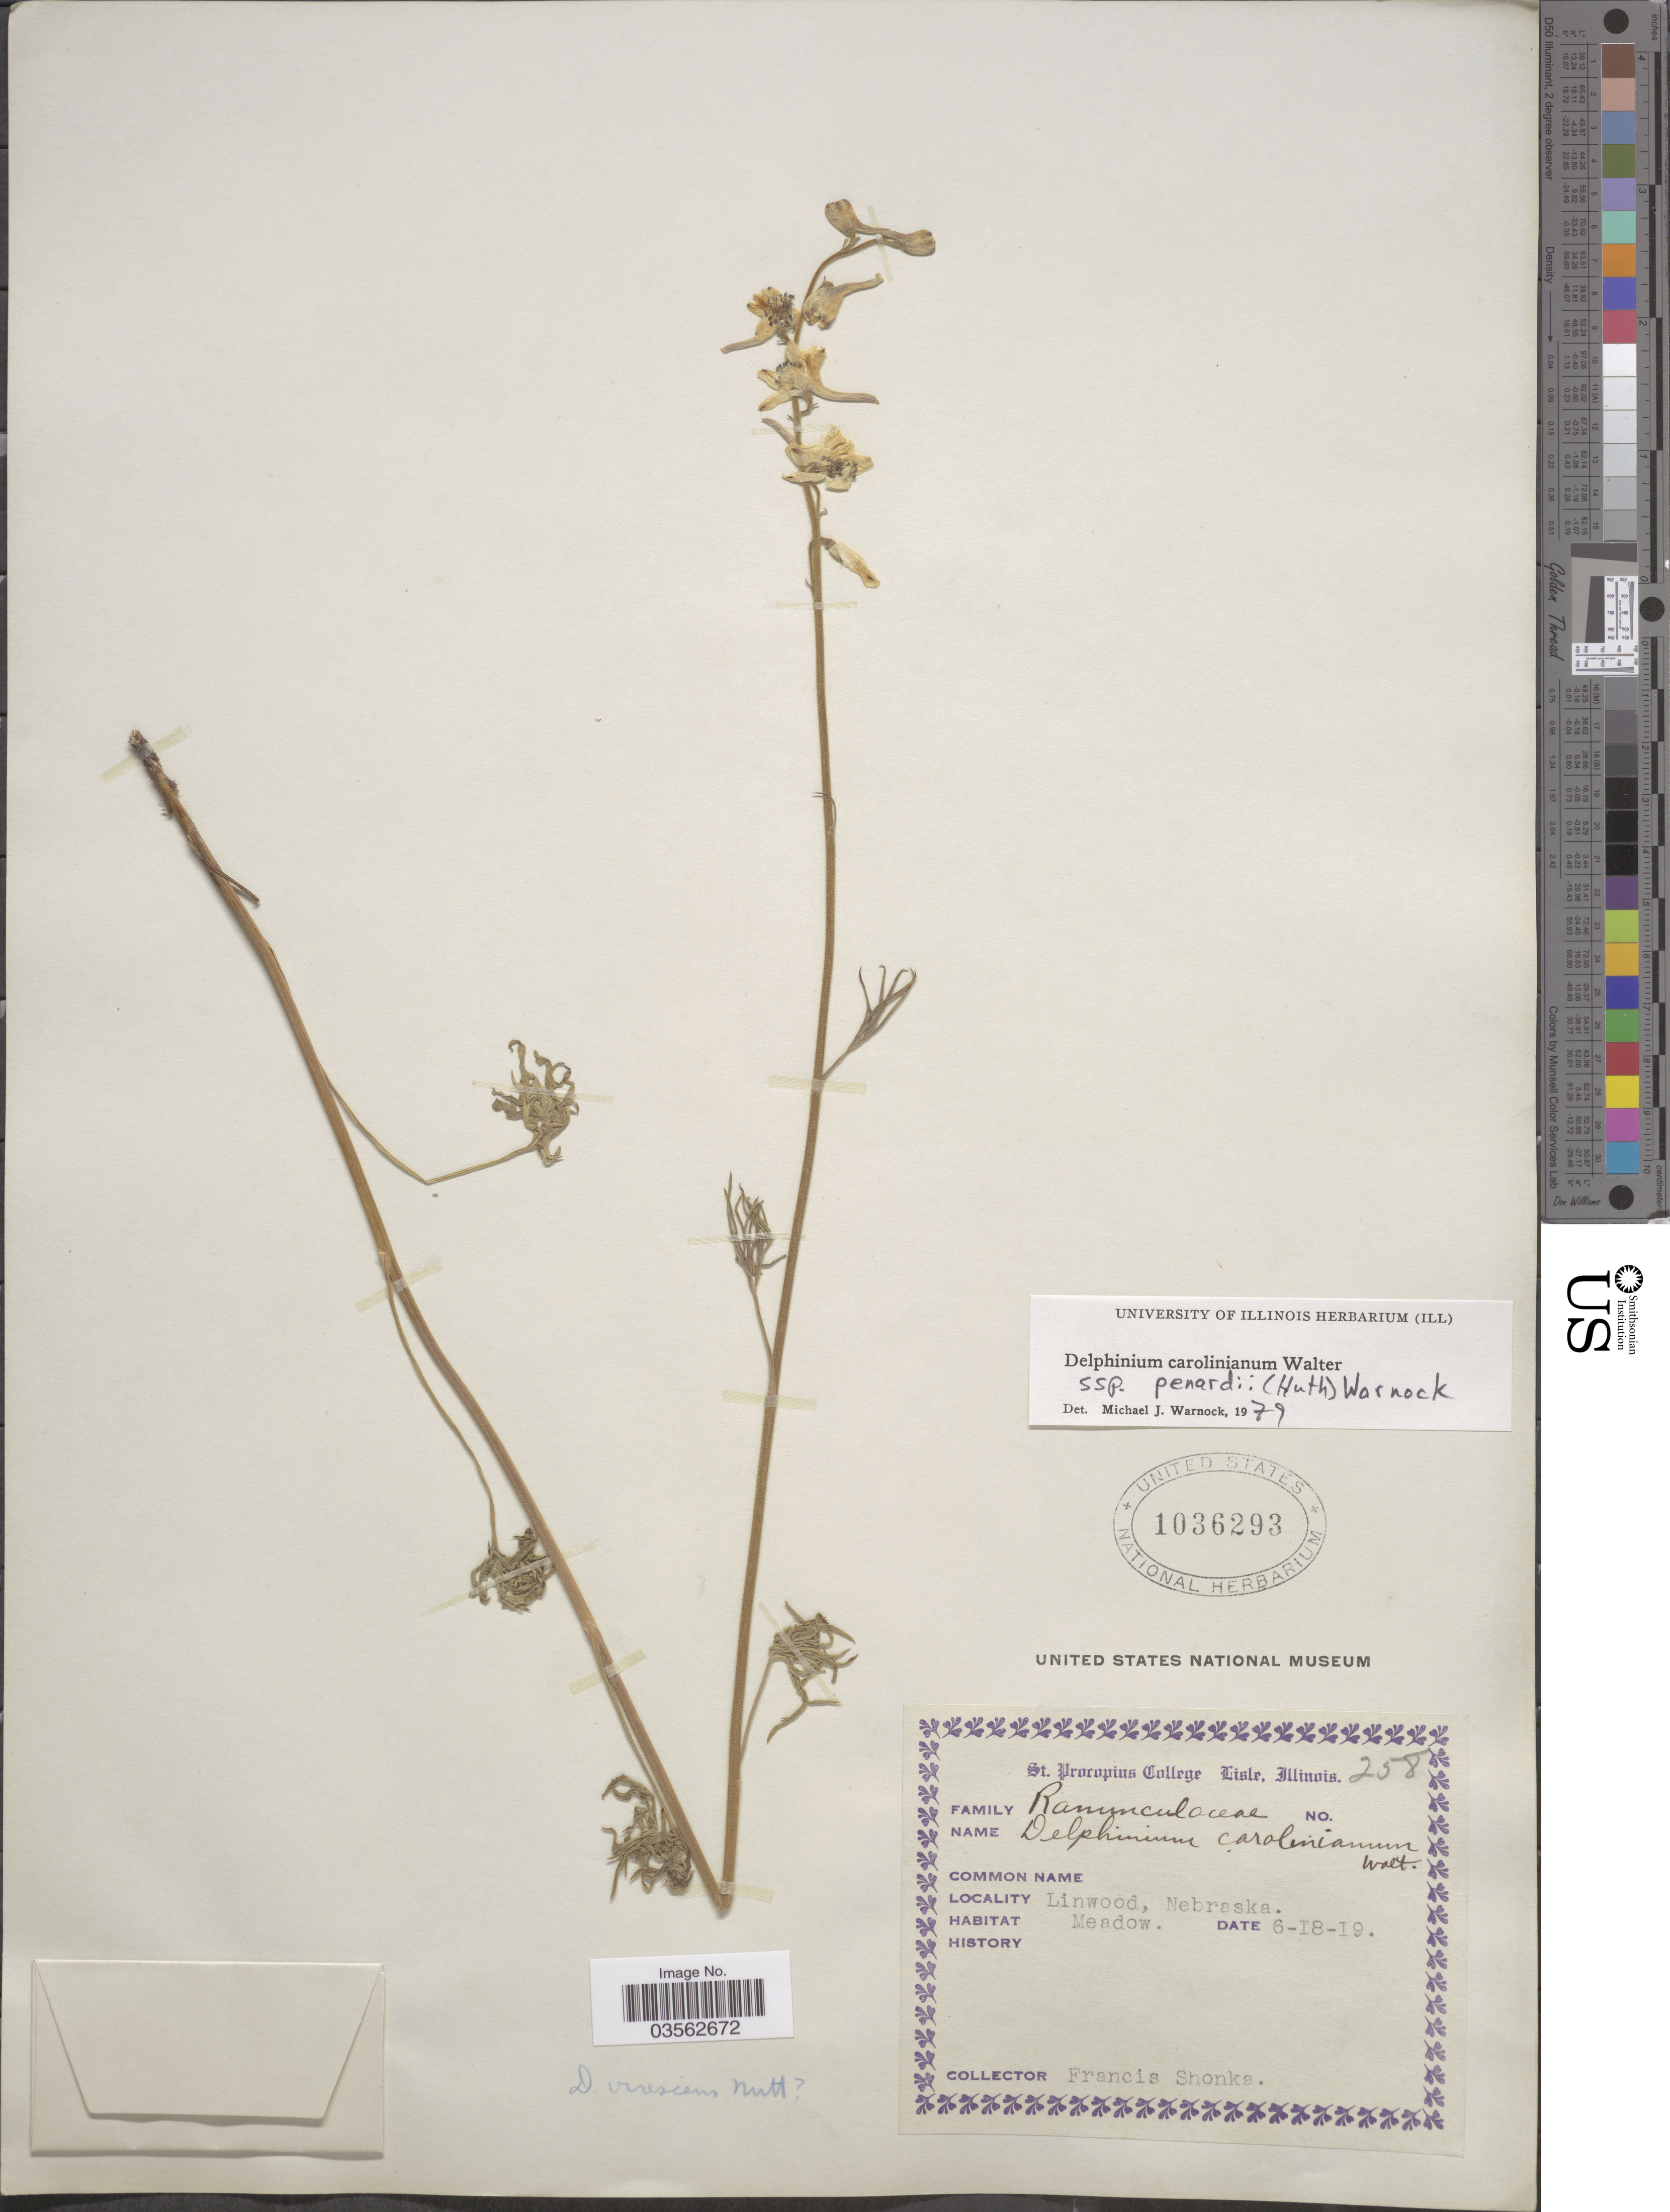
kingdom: Plantae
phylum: Tracheophyta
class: Magnoliopsida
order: Ranunculales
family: Ranunculaceae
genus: Delphinium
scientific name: Delphinium carolinianum subsp. penardii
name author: (Huth) M.J. Warnock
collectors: F. Shonka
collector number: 258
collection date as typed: Transcribed d/m/y: 18/6/19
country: United States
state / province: Nebraska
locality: Linwood.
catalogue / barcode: US 1036293